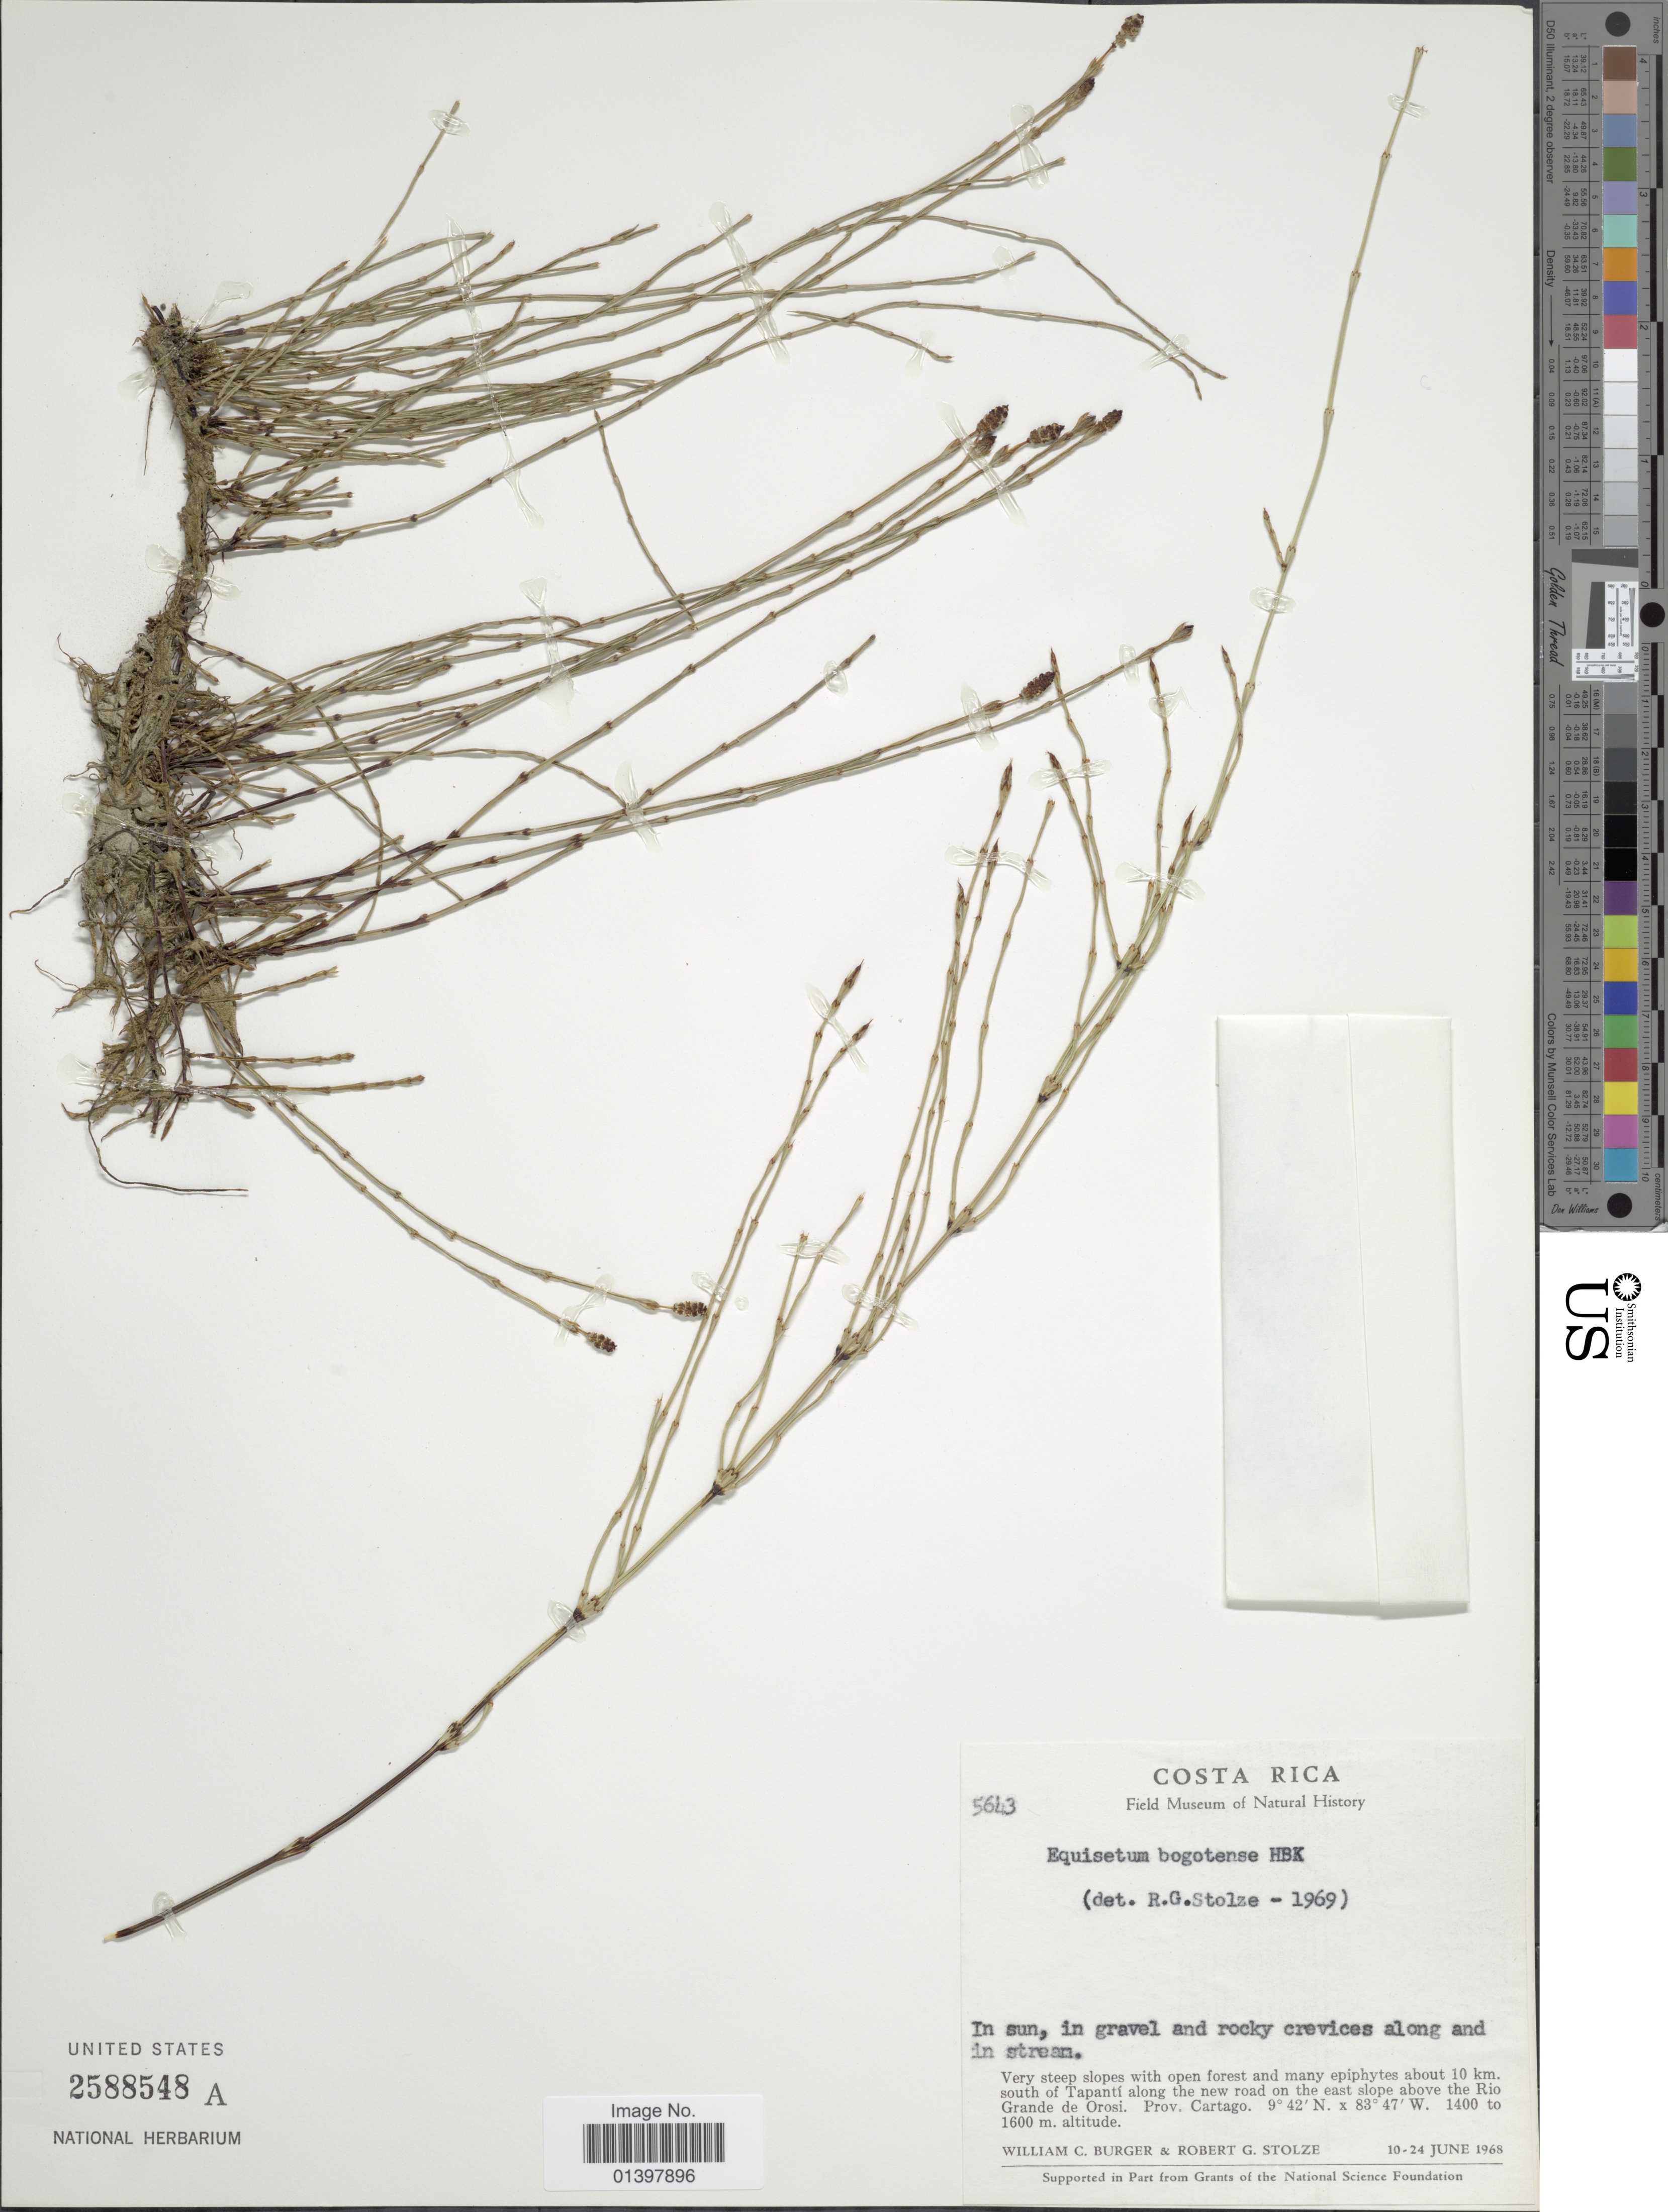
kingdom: Plantae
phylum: Tracheophyta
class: Polypodiopsida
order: Equisetales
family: Equisetaceae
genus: Equisetum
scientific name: Equisetum bogotense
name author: Kunth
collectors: W. Burger & R. G. Stolze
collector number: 5643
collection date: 1968-06-10/1968-06-24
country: Costa Rica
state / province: Cartago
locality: Very steep slopes with open forest and many epiphytes about 10 km. south of Tapantí along the new road on the east slope above the Rio Grande de Orosi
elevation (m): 1400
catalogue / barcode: US 2588548A